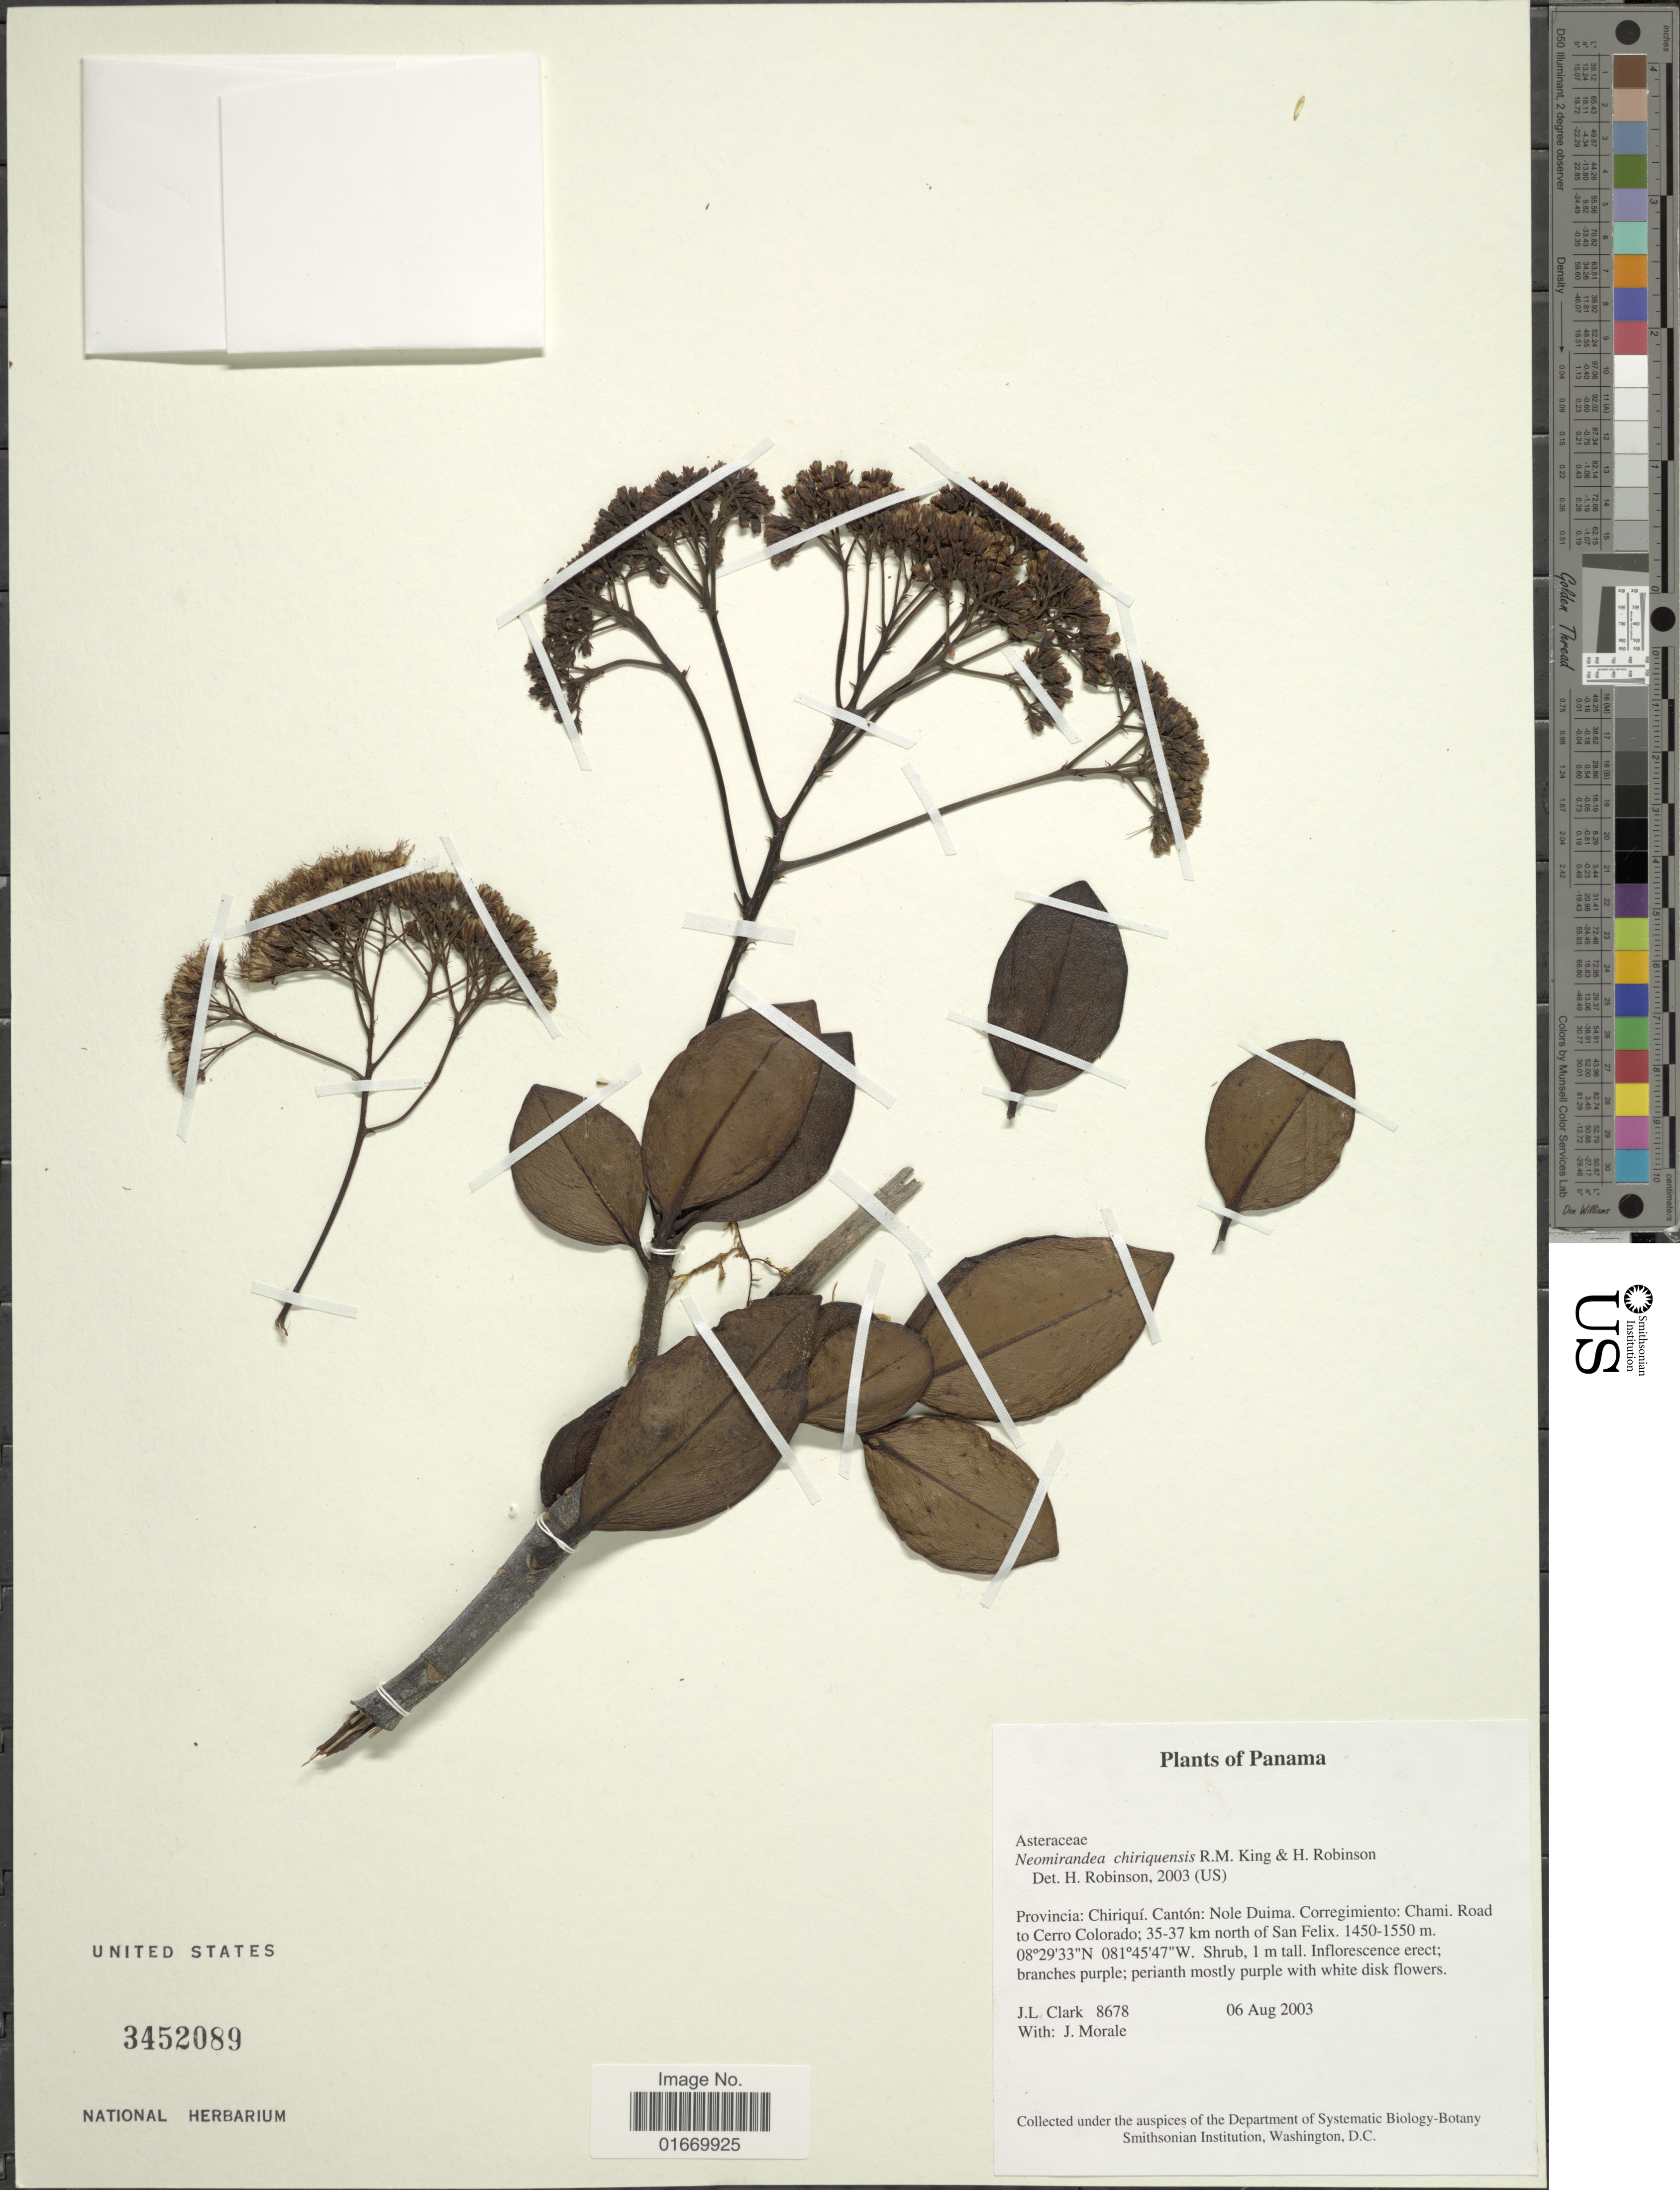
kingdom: Plantae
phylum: Tracheophyta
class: Magnoliopsida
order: Asterales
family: Asteraceae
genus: Neomirandea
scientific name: Neomirandea chiriquensis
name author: R.M. King & H. Rob.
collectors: J. L. Clark & J. Morale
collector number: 8678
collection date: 2003-08-06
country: Panama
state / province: Chiriqui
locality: Canton Nole Duima, Corregimiento Chami, road to Cerro Colorado, 35-37 km north of San Felix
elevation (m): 1450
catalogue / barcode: US 3452089